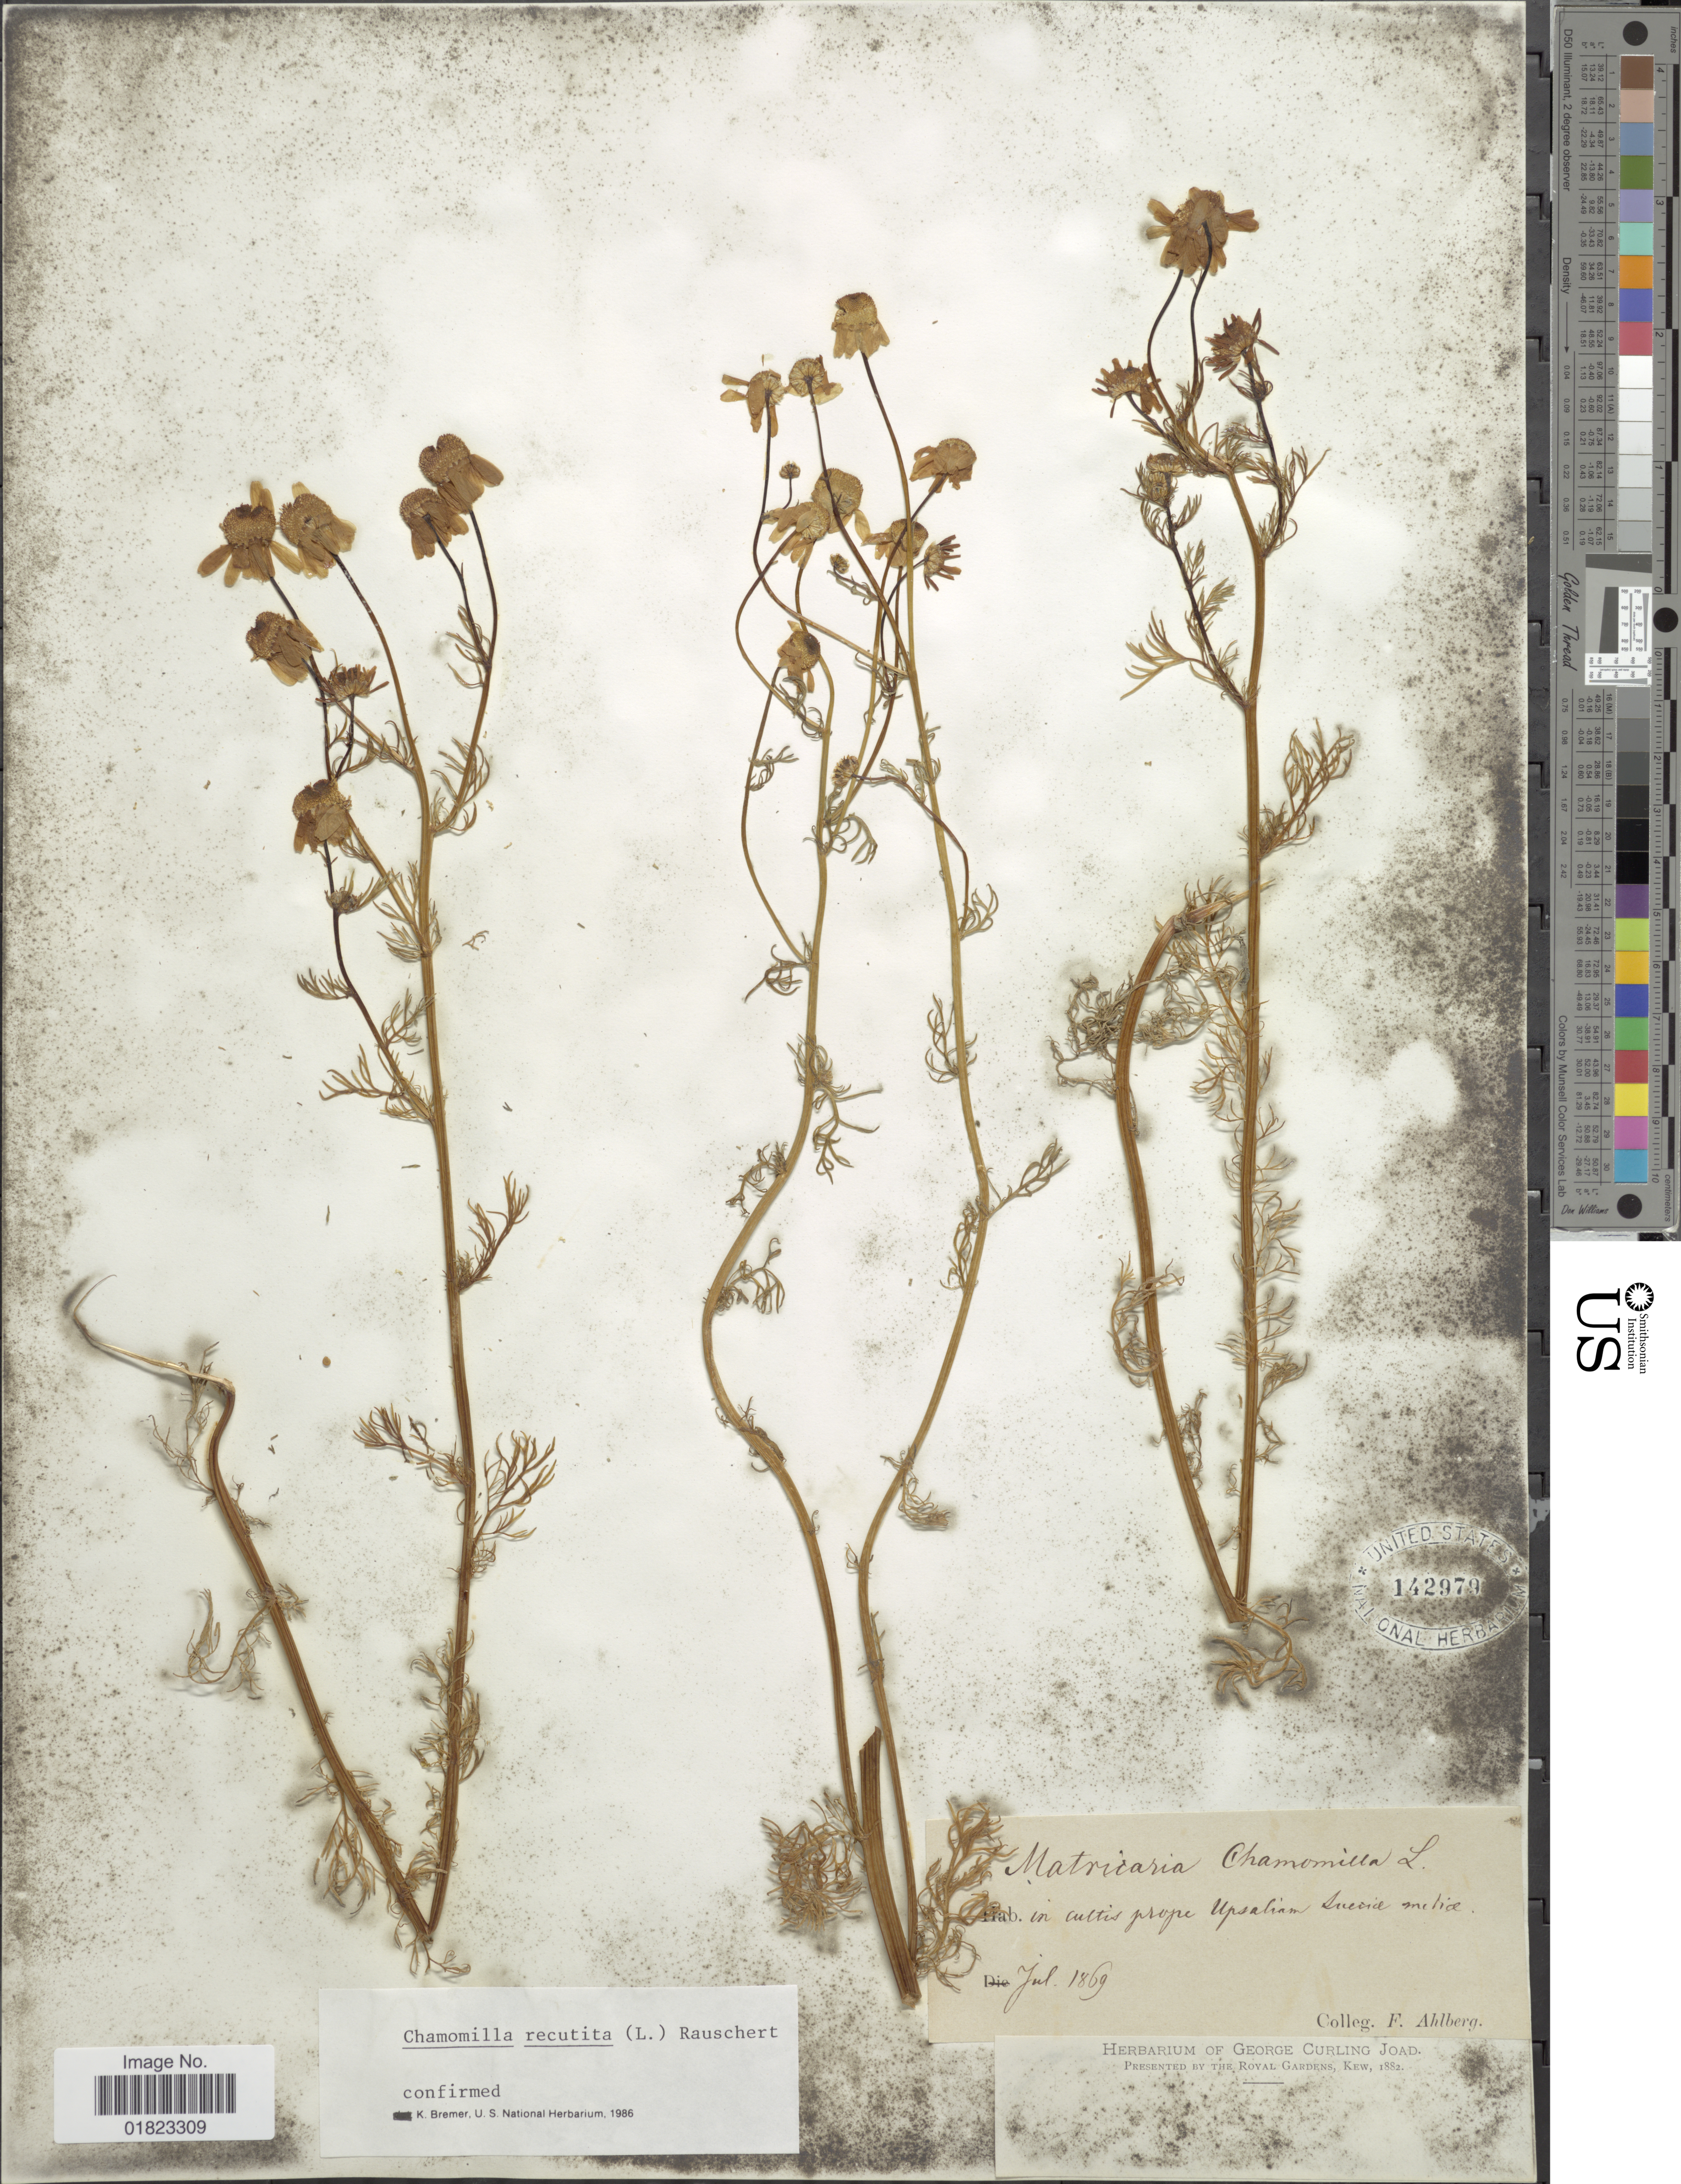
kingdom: Plantae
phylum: Tracheophyta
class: Magnoliopsida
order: Asterales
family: Asteraceae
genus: Matricaria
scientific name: Matricaria recutita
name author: L.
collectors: F. Ahlberg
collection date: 1869-07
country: Sweden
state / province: Uppsala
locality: In cultis prope Upsaliam, Suecia media [in crops near Uppsala, central Sweden]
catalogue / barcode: US 142979